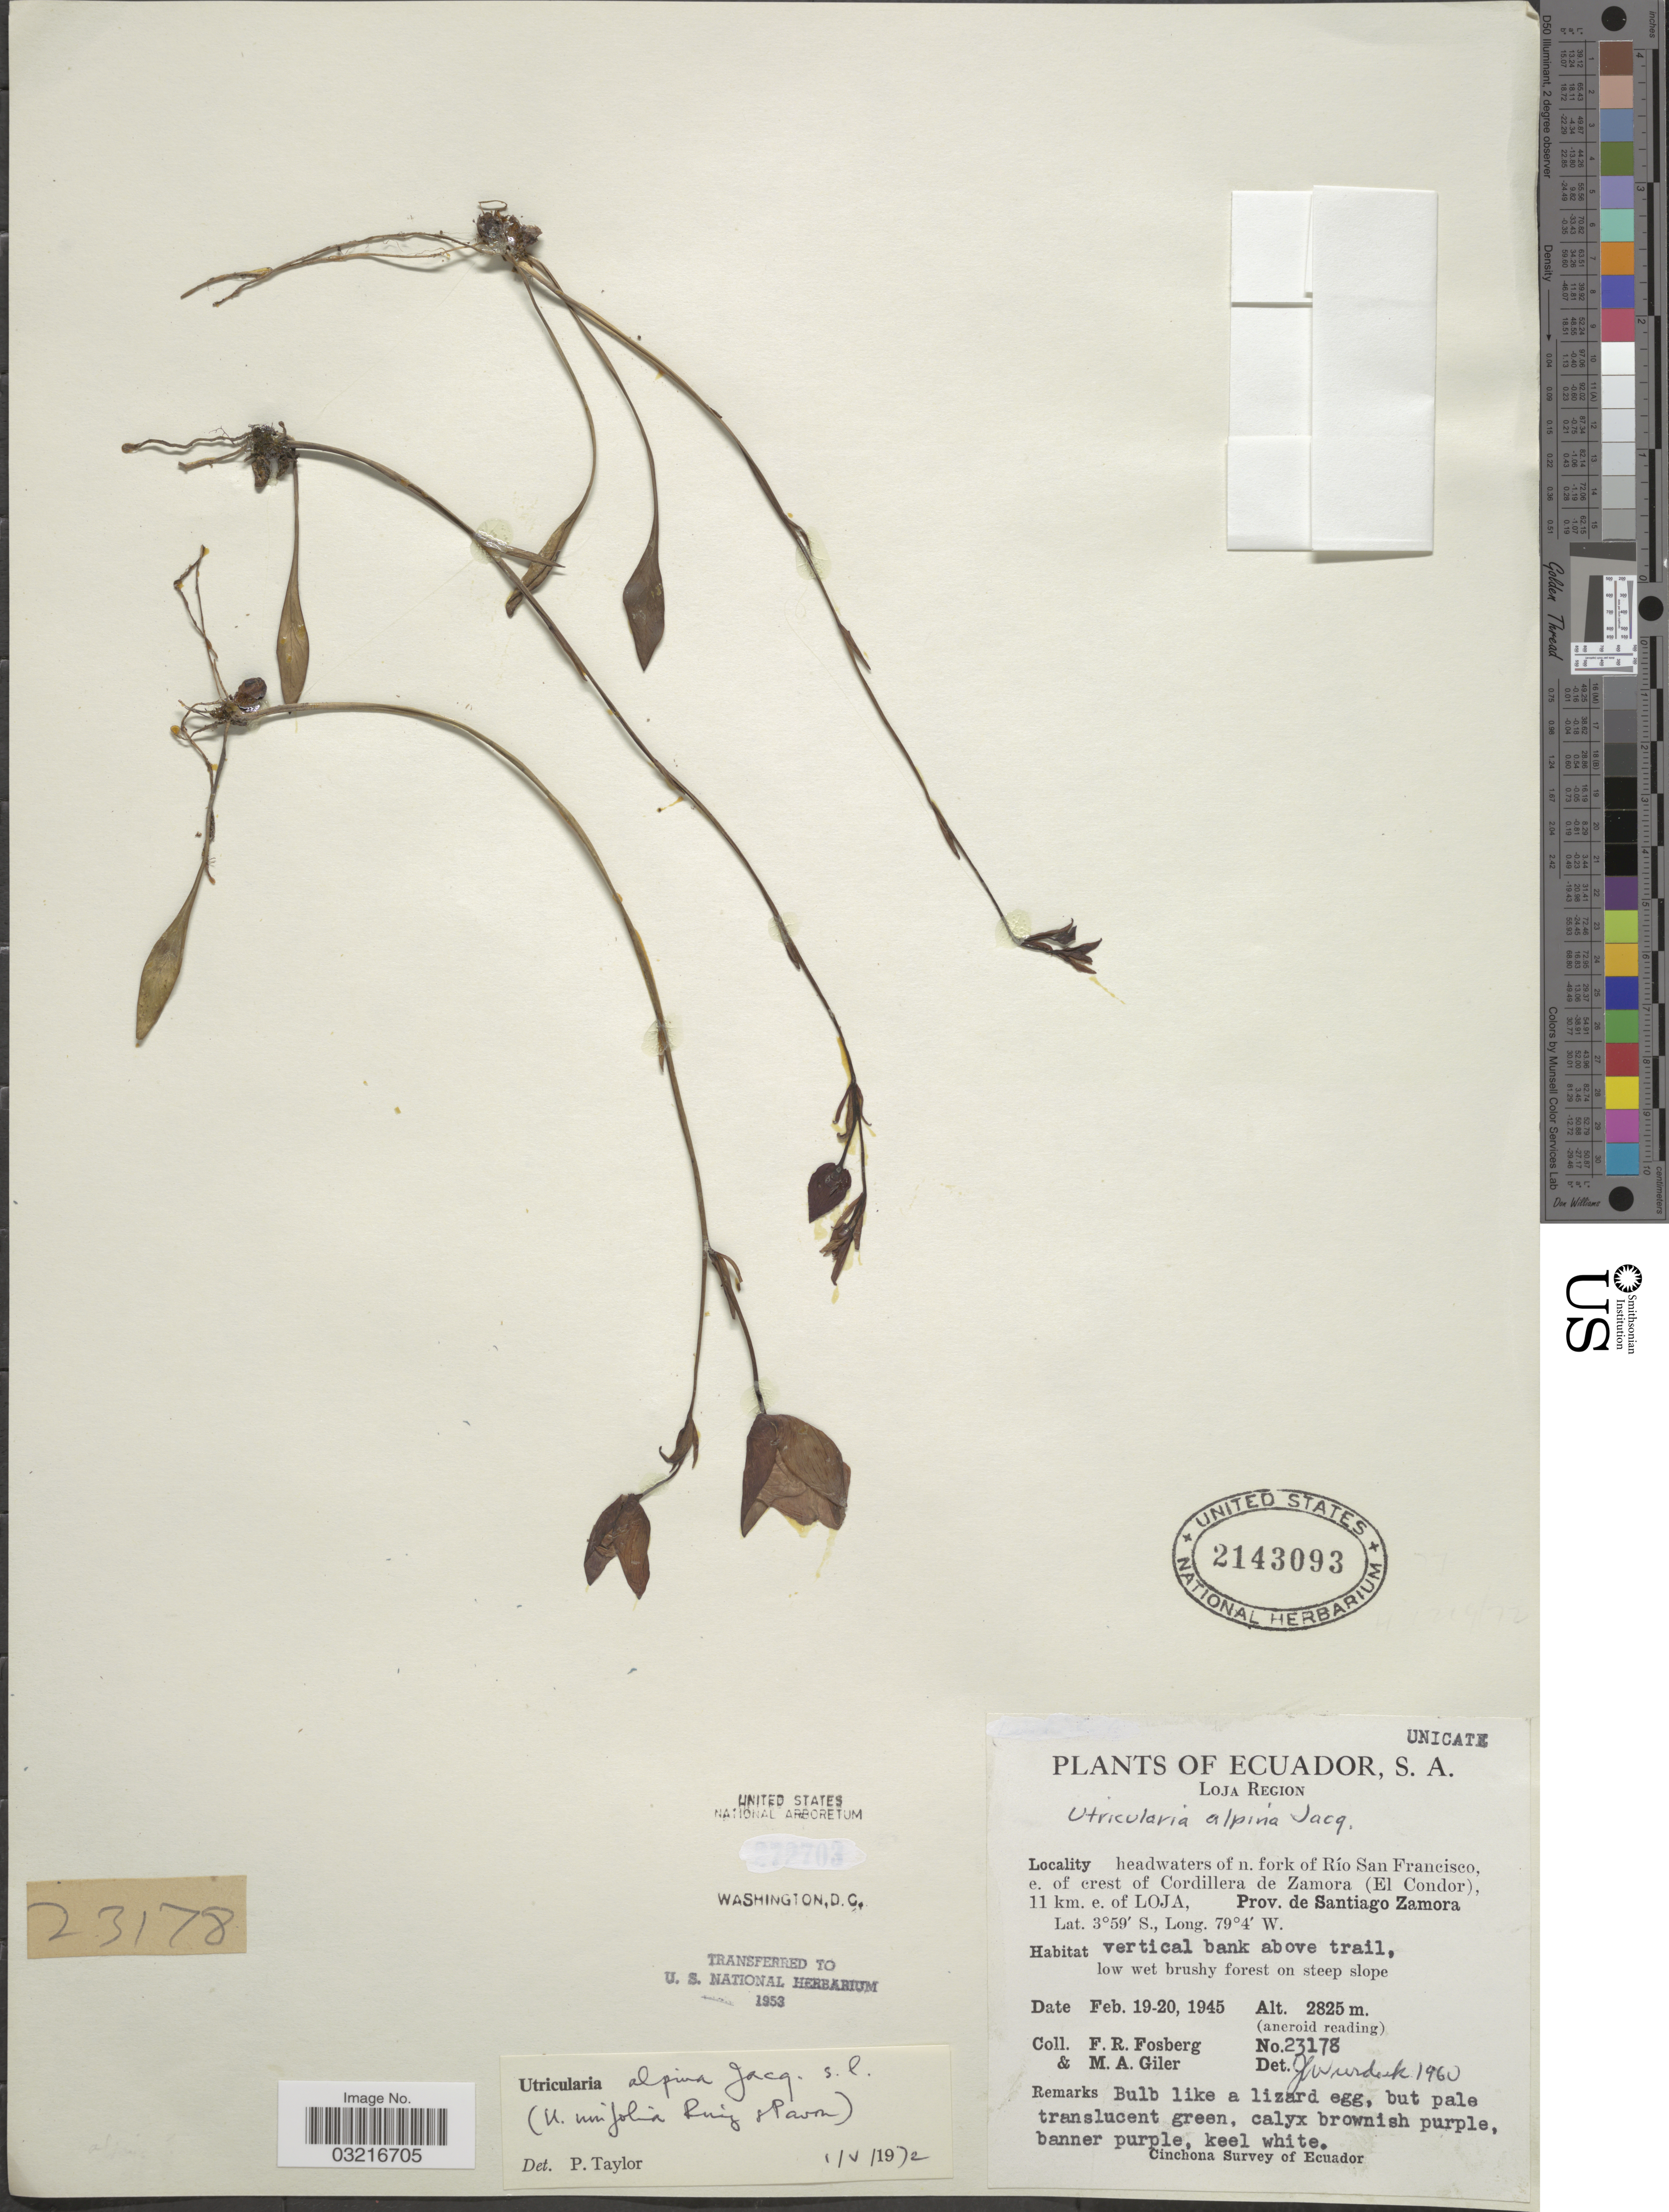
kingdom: Plantae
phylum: Tracheophyta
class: Magnoliopsida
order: Lamiales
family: Lentibulariaceae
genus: Utricularia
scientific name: Utricularia unifolia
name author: Ruiz & Pav.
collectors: F. R. Fosberg & M. Giler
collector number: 23178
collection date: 1945-02-19/1945-02-20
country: Ecuador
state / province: Loja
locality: Loja Region, headwaters of n. fork of Río San Francisco, e. of crest of Cordillera de Zamora (El Condor), 11 km. e. of Loja, Prov. de Santiago Zamora.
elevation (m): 2825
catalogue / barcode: US 2143093